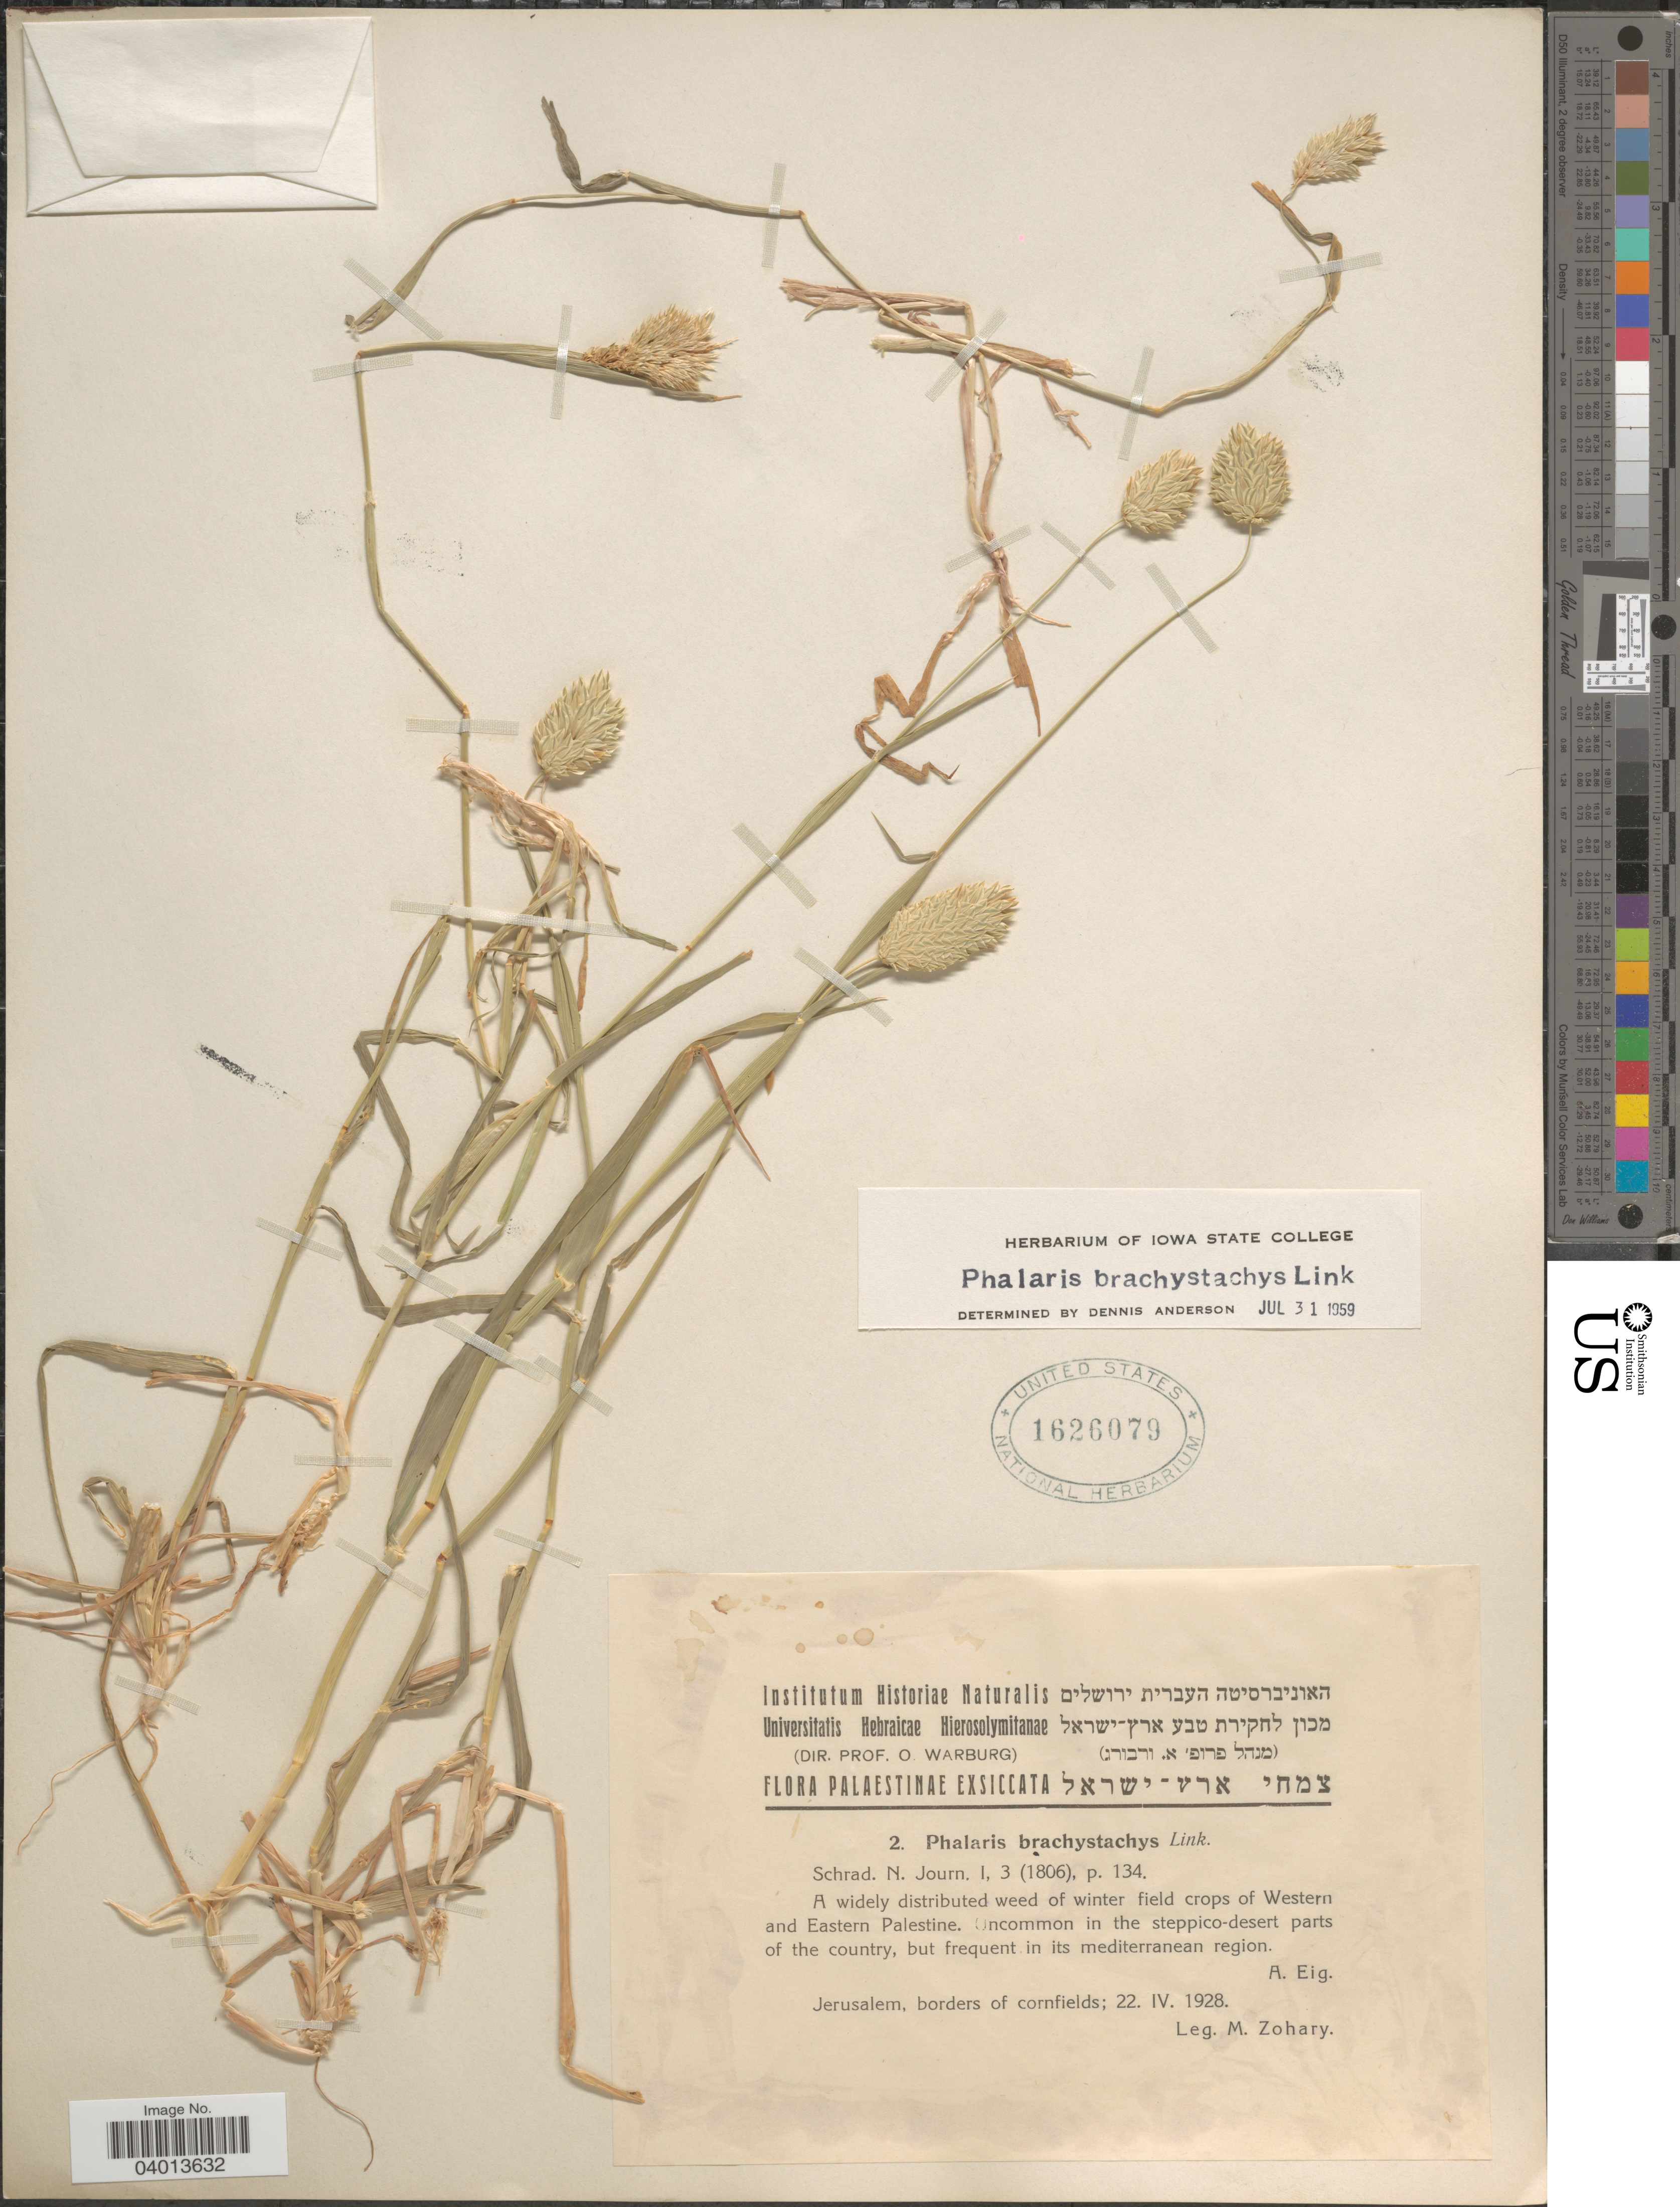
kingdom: Plantae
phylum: Tracheophyta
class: Liliopsida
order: Poales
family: Poaceae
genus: Phalaris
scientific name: Phalaris brachystachys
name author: Link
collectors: M. Zohary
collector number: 2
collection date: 1928-04-22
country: Israel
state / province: Jerusalem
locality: Palaestinae. Borders of cornfields.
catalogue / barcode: US 1626079